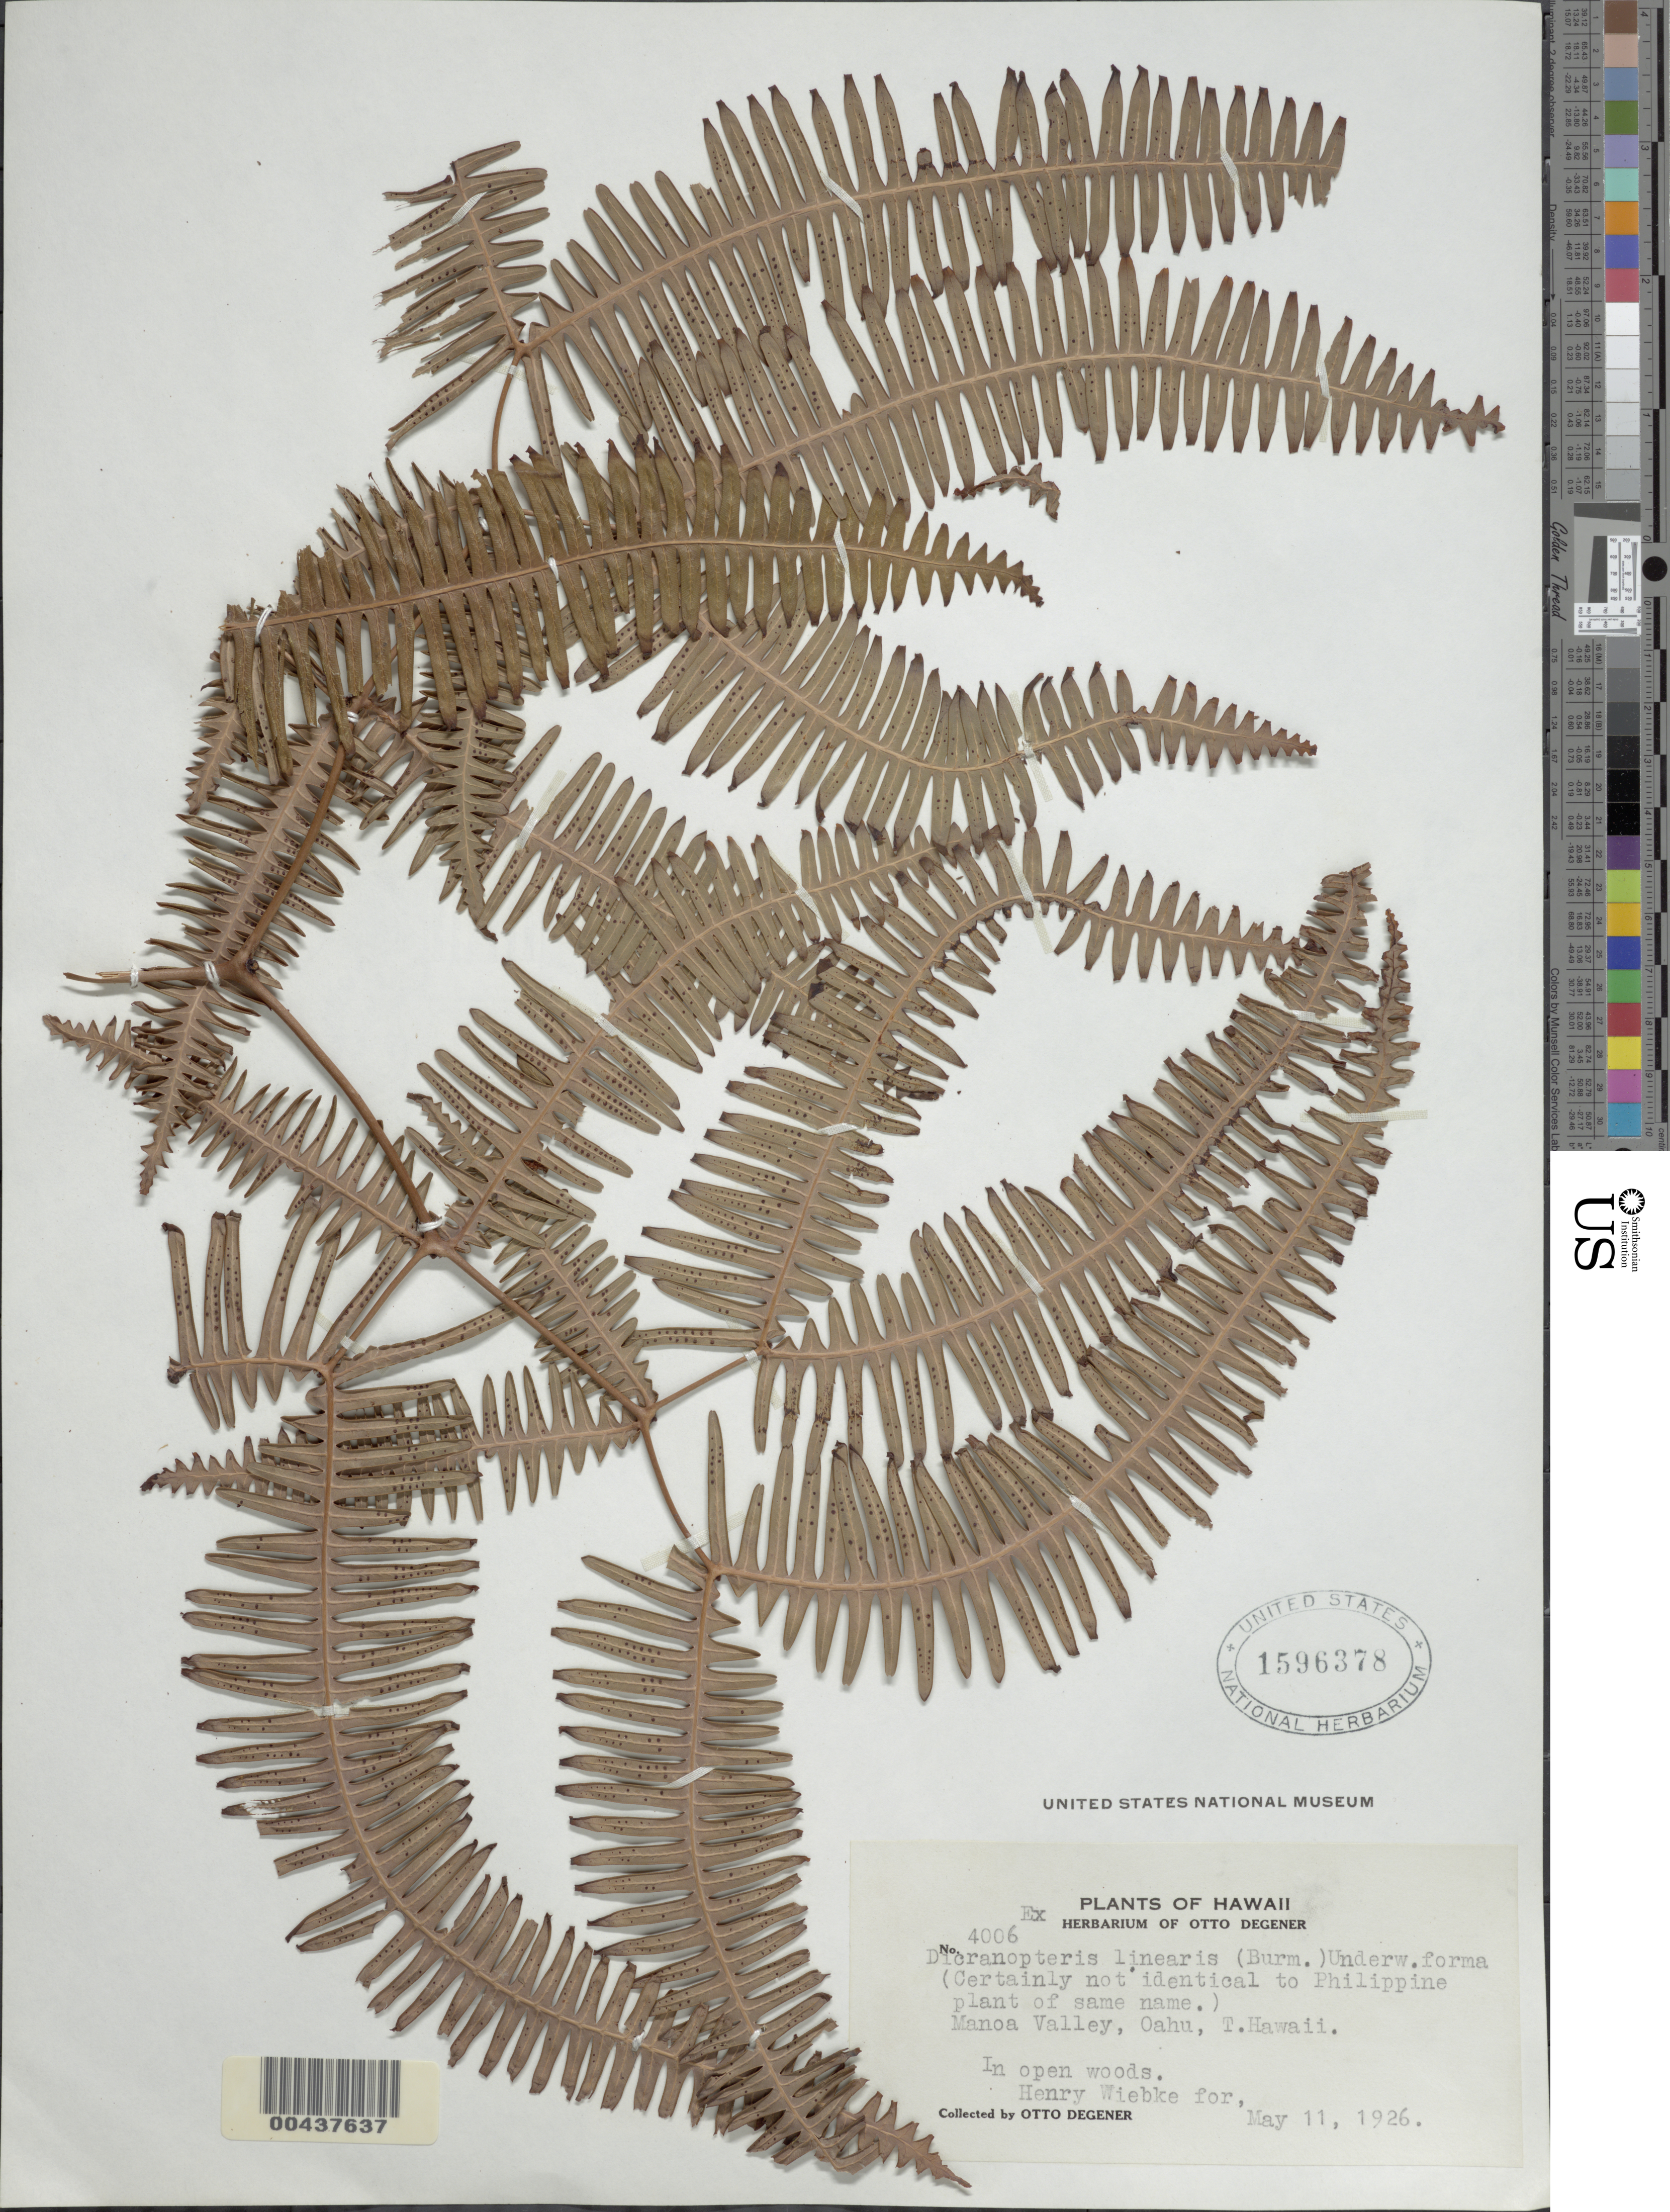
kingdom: Plantae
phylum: Tracheophyta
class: Polypodiopsida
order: Gleicheniales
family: Gleicheniaceae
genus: Dicranopteris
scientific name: Dicranopteris linearis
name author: (Burm. f.) Underw.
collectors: H. Wiebke & O. Degener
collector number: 4006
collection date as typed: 11 May 1926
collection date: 1926-05-11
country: United States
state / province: Hawaii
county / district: Honolulu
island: Oahu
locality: Manoa Valley, Oahu, T.Hawaii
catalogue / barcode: US 1596378